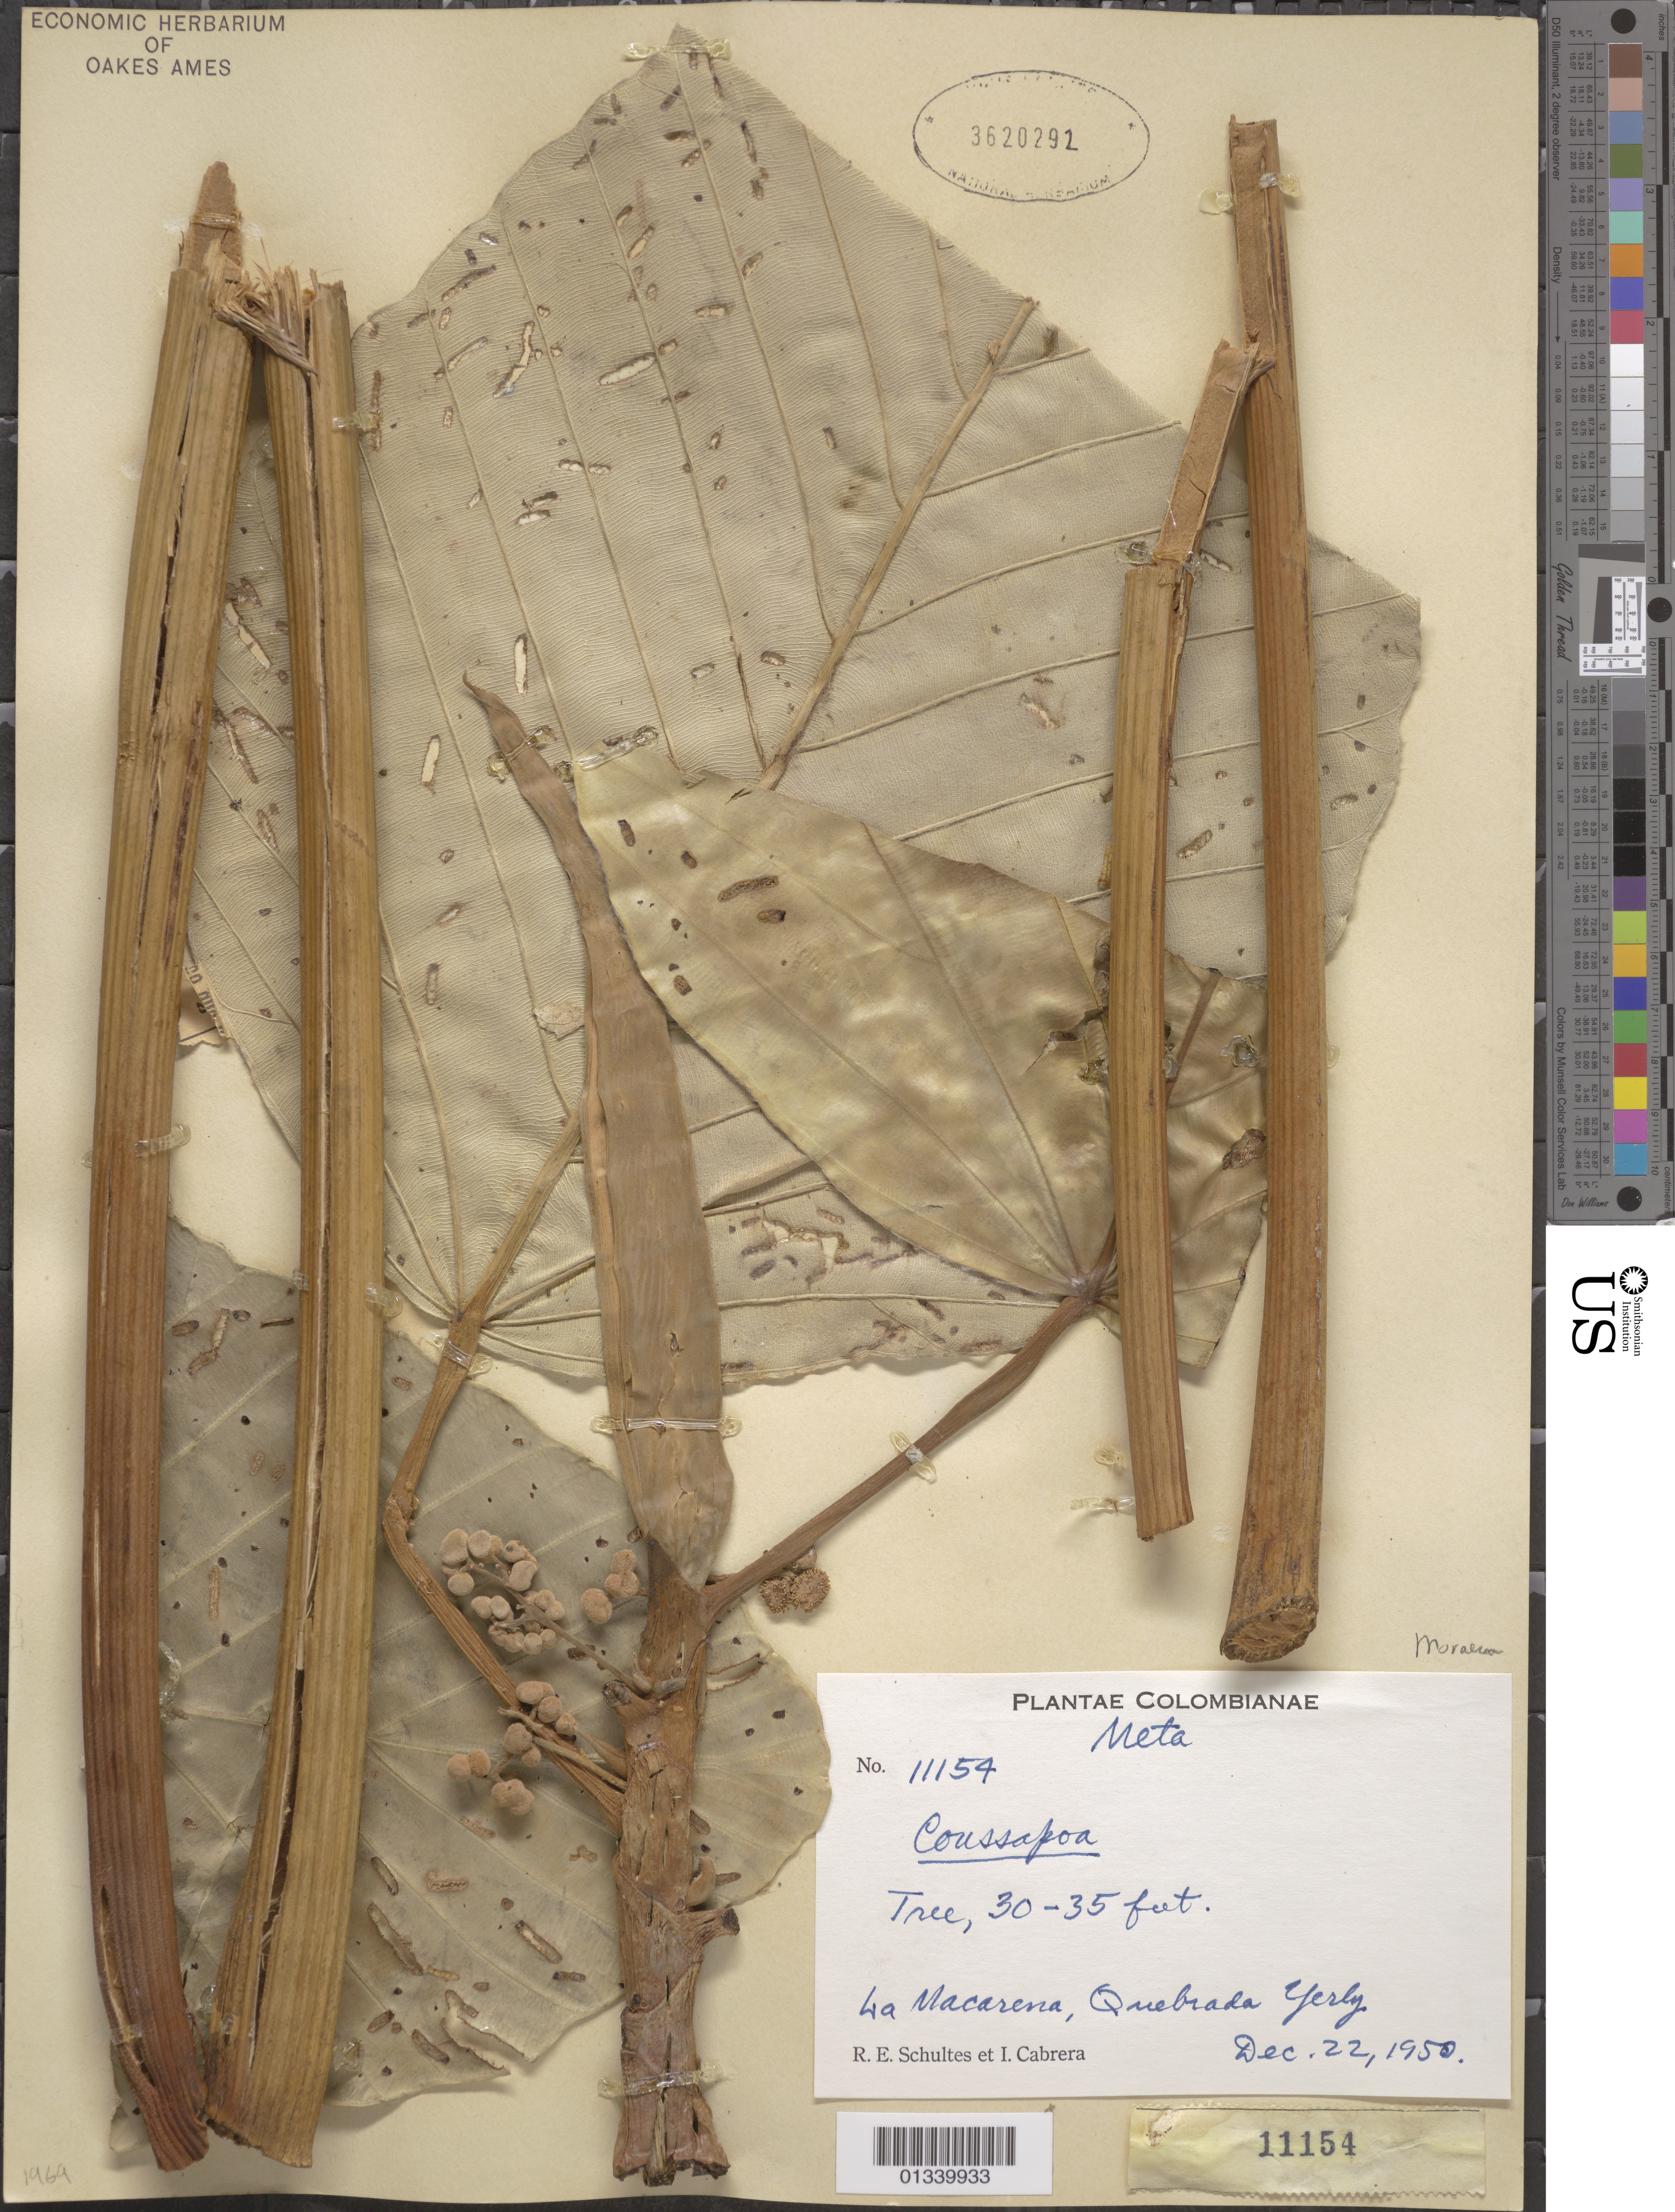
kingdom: Plantae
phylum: Tracheophyta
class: Magnoliopsida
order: Rosales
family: Urticaceae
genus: Coussapoa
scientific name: Coussapoa sp.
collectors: R. E. Schultes & I. Cabrera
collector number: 11154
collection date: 1950-12-22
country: Colombia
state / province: Meta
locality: La Macarena, Quebrada Yerly.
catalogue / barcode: US 3620292